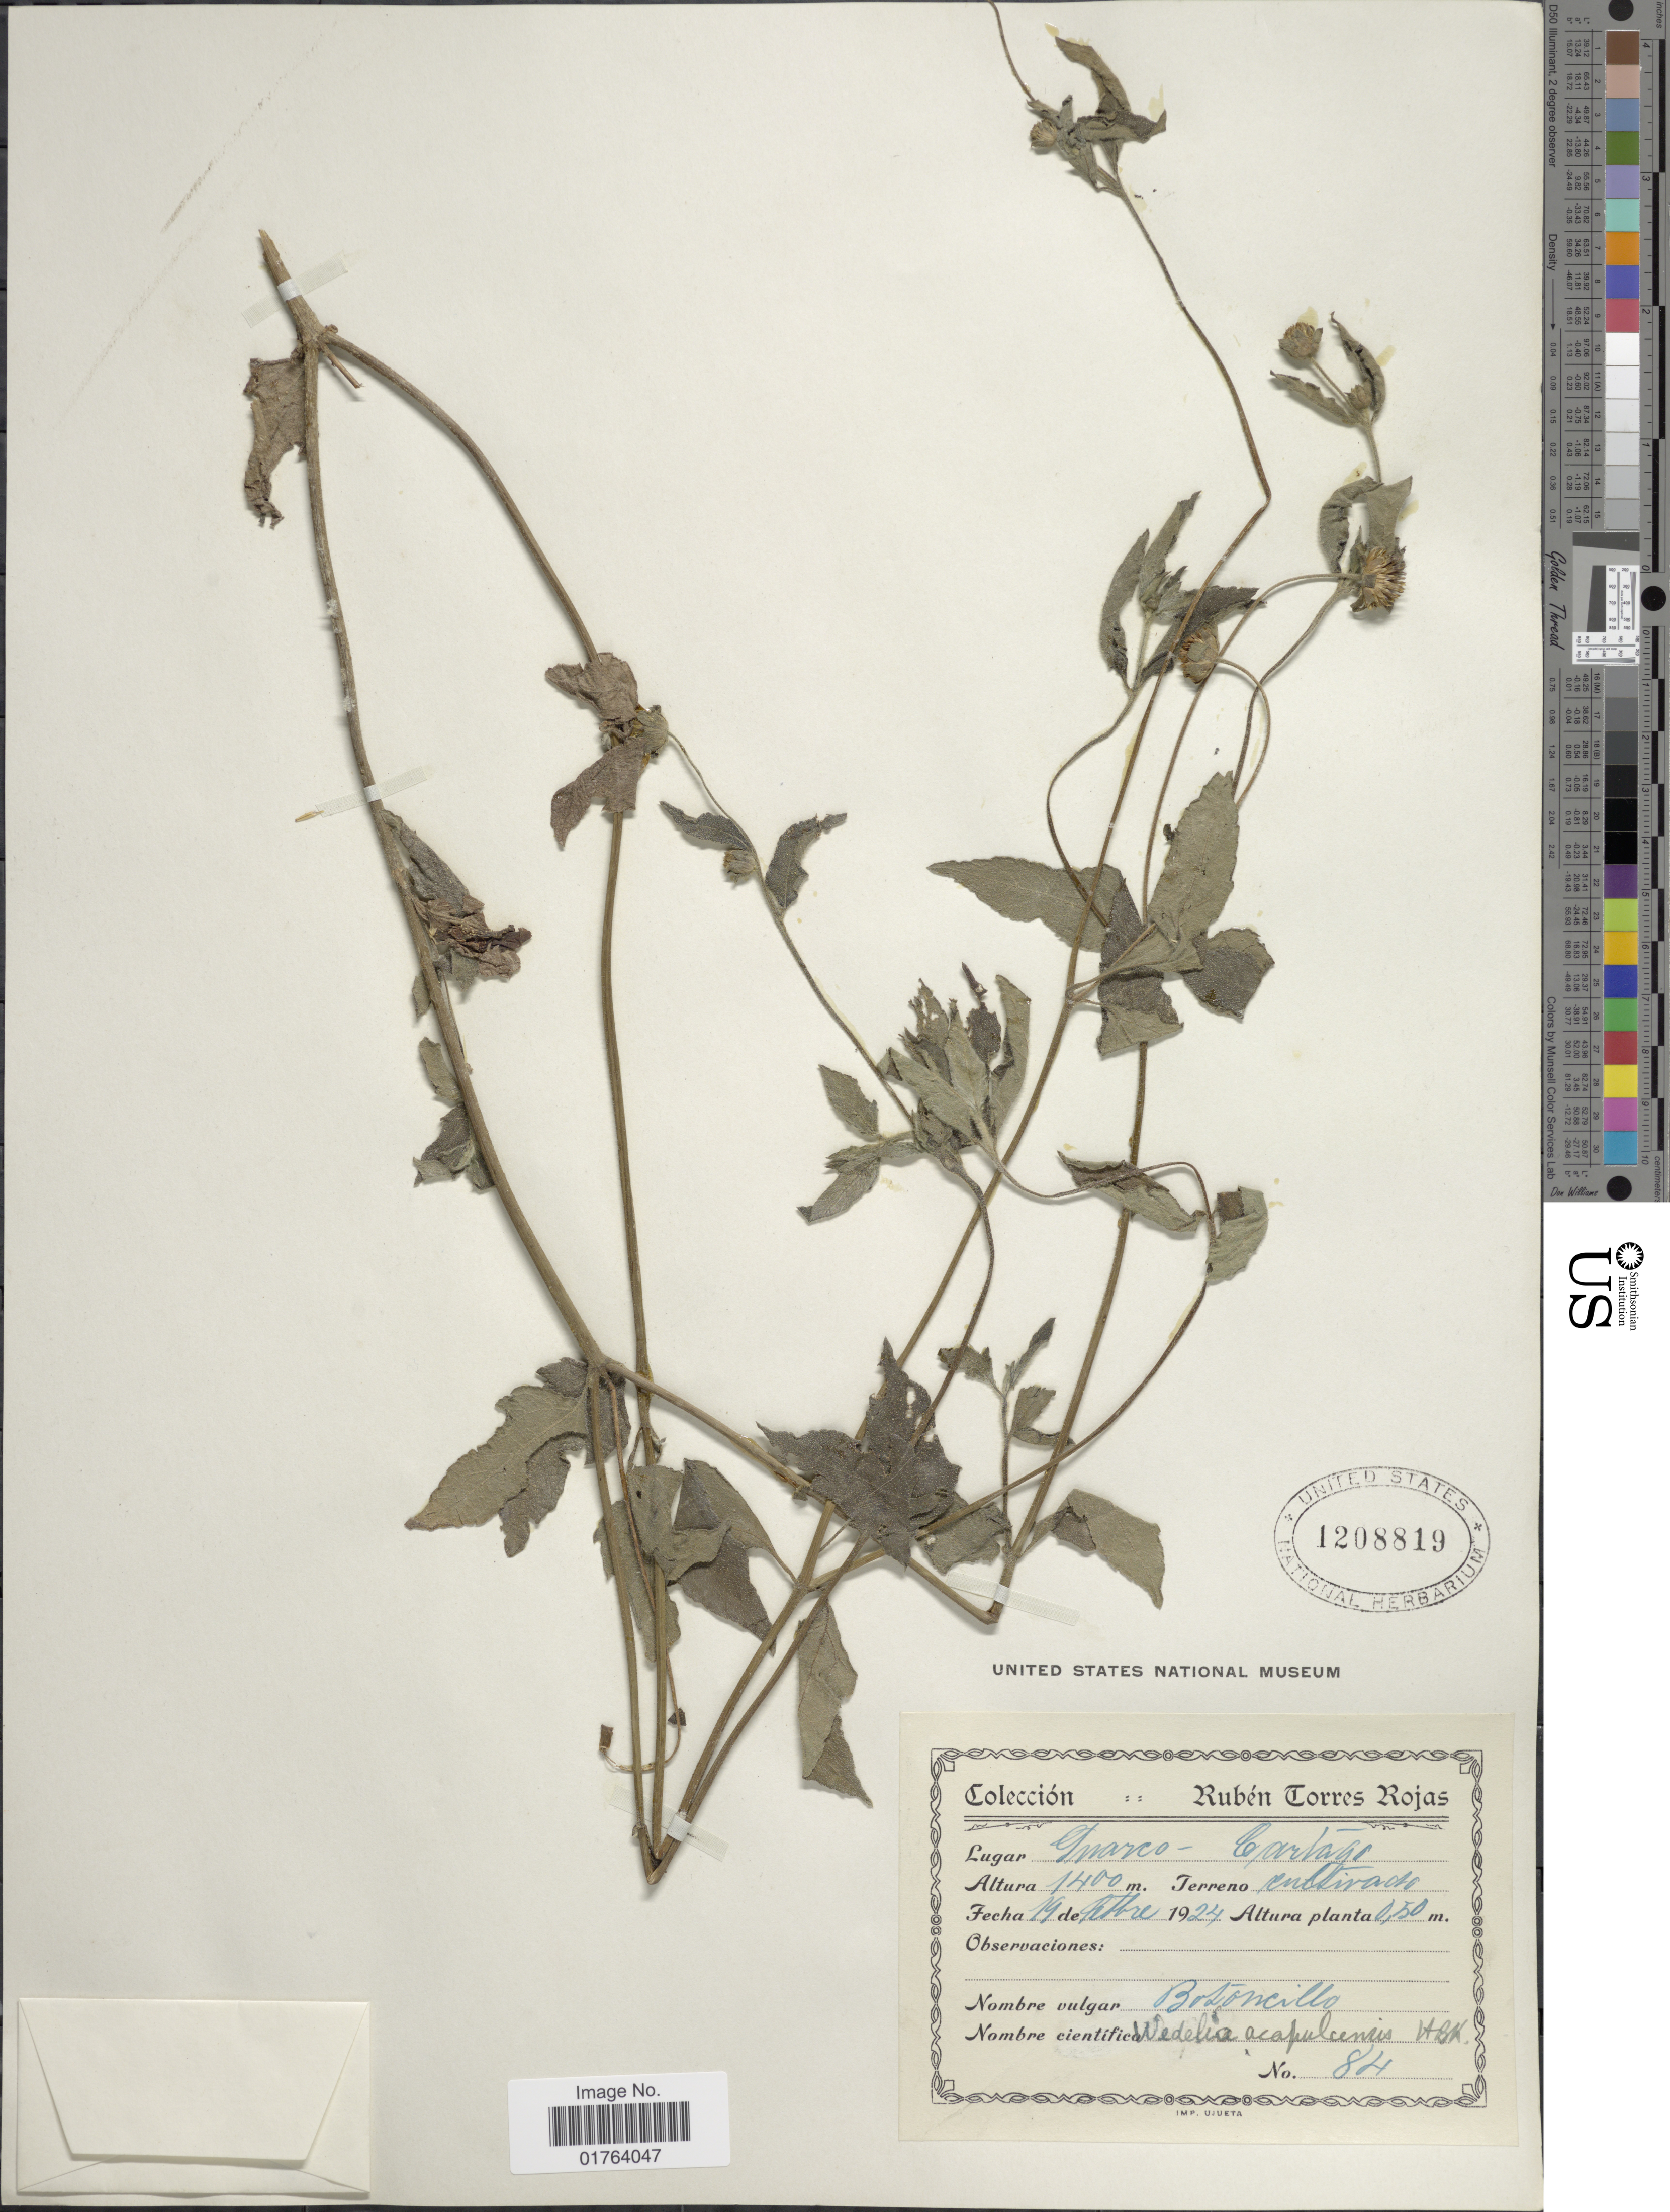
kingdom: Plantae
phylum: Tracheophyta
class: Magnoliopsida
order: Asterales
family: Asteraceae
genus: Wedelia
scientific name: Wedelia longipes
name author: Urb.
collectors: R. Torres Rojas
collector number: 84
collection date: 1924-10-19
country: Costa Rica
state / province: Cartago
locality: Guarco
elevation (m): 1400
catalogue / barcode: US 1208819